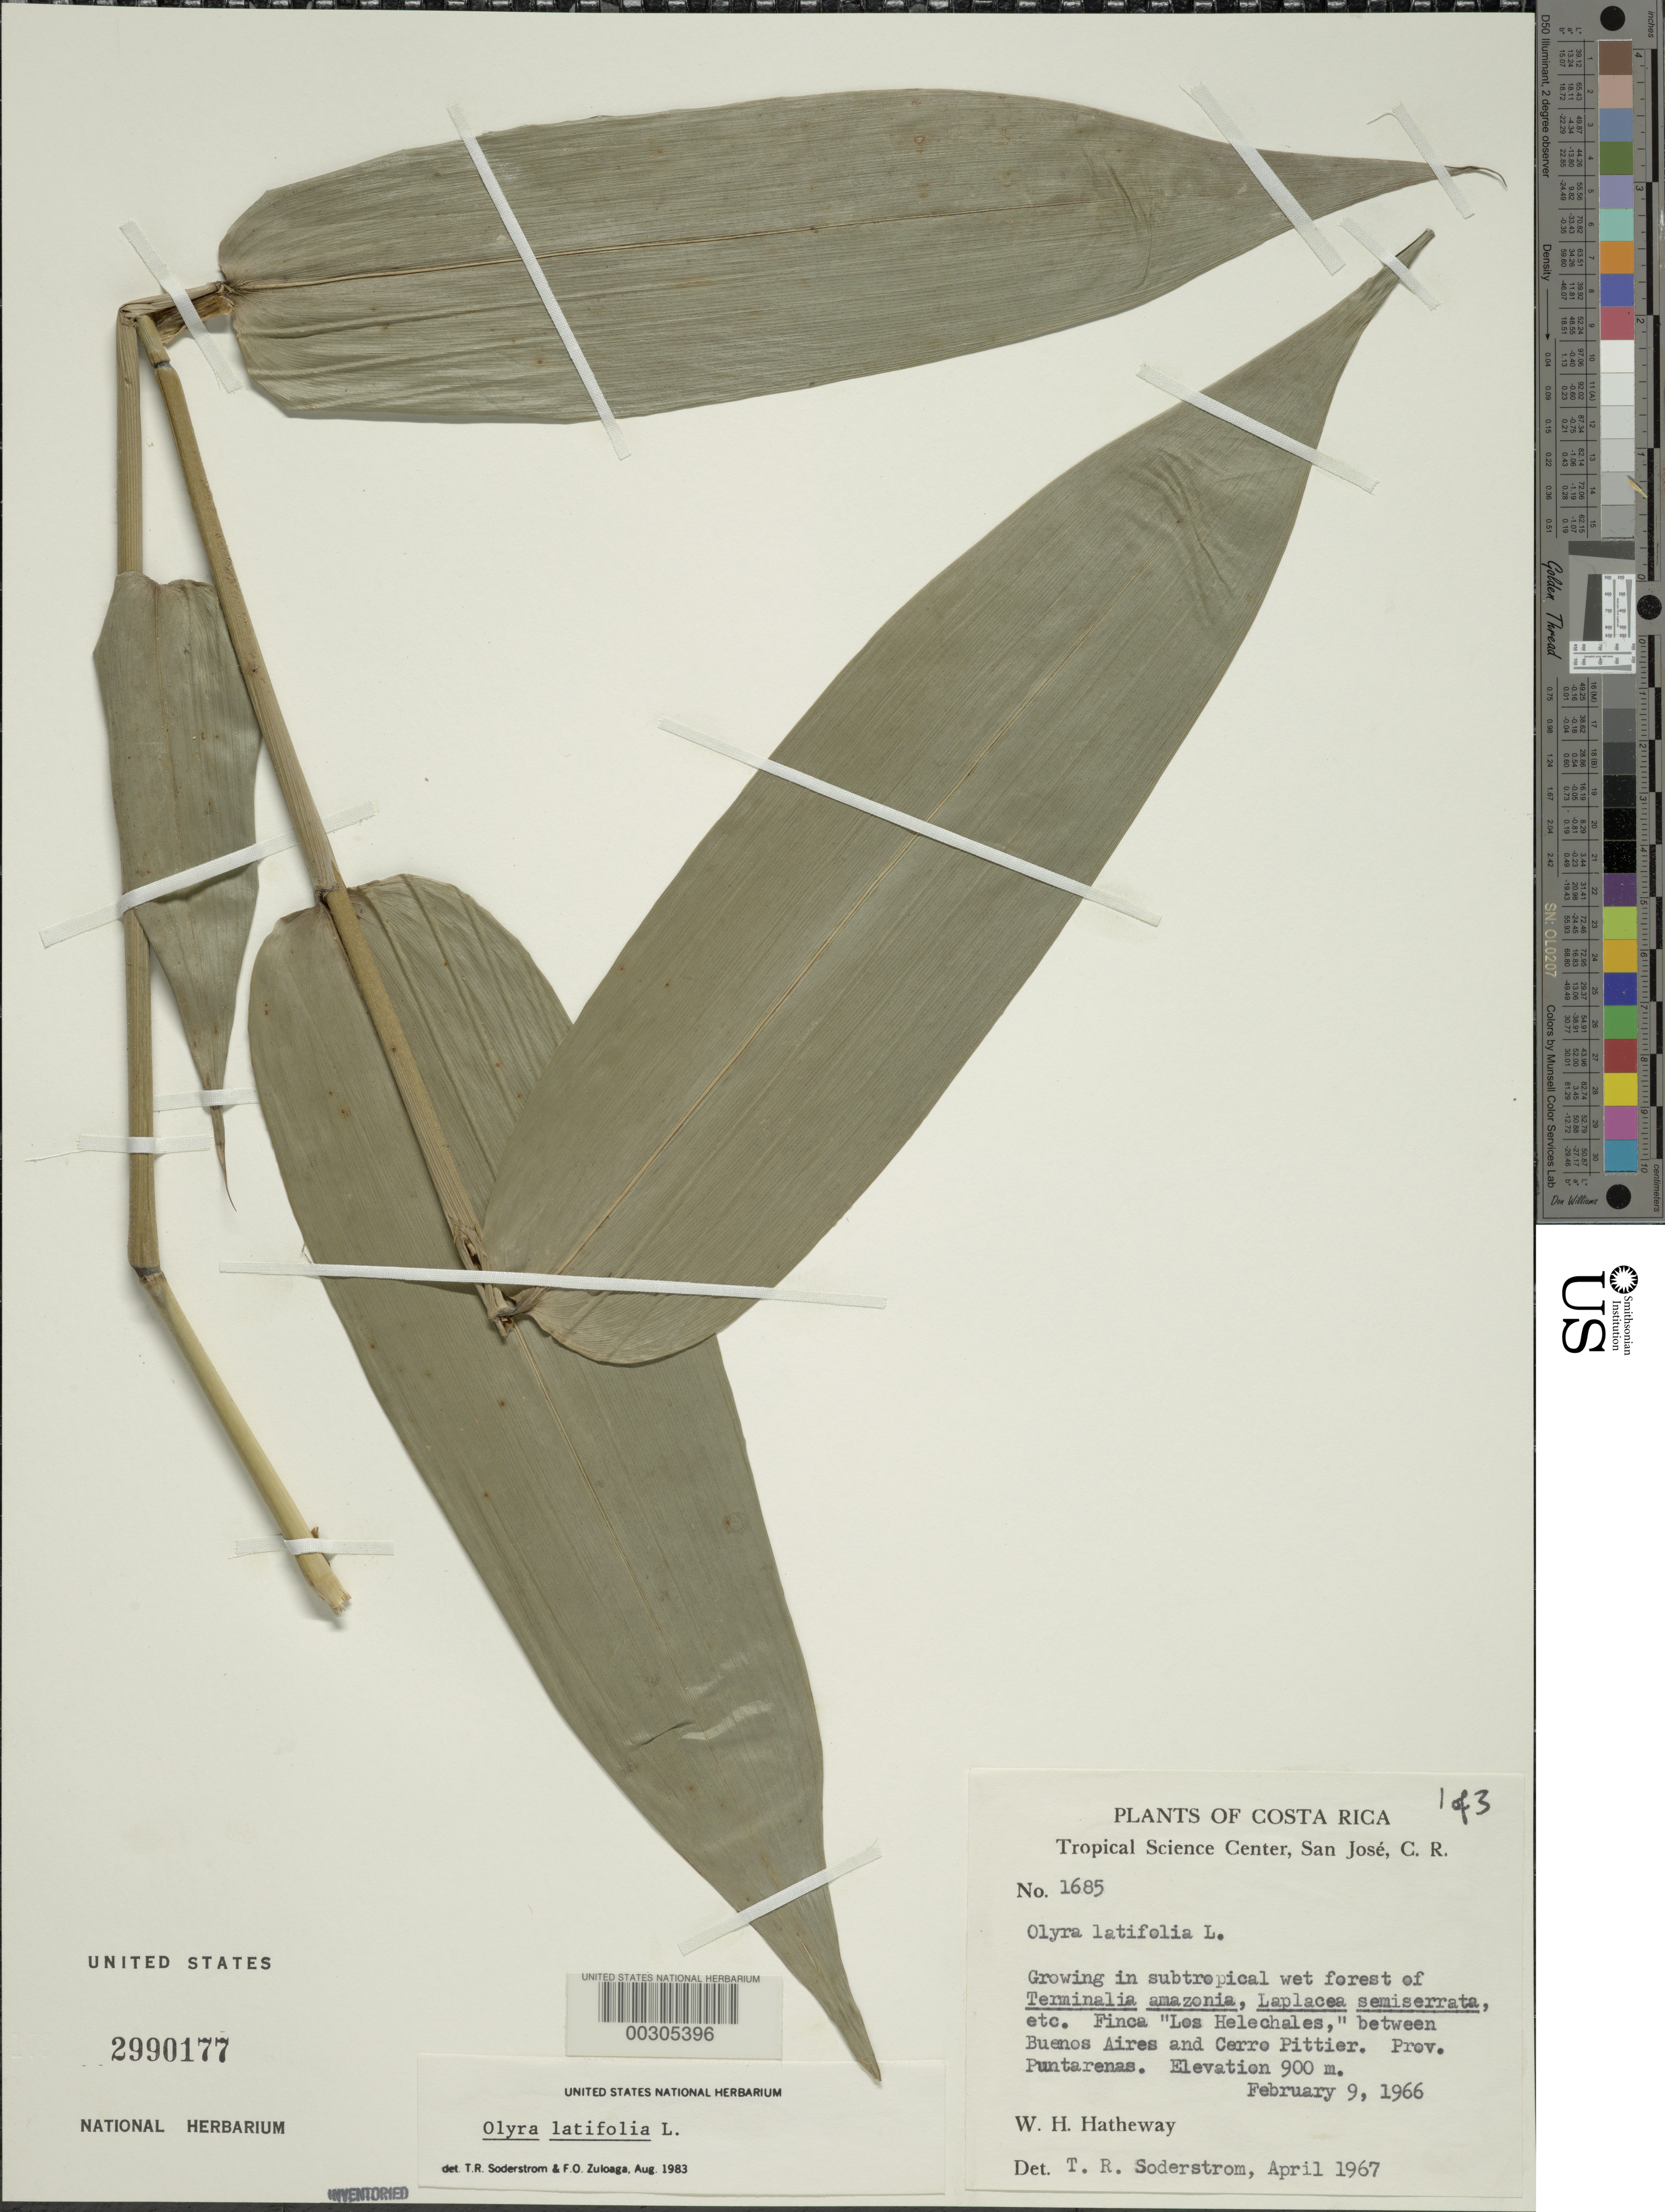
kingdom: Plantae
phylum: Tracheophyta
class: Liliopsida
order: Poales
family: Poaceae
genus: Olyra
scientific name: Olyra latifolia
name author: L.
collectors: W. H. Hatheway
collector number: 1685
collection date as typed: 09 Feb 1966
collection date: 1966-02-09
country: Costa Rica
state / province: Puntarenas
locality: Finca "les helechales", buenos aires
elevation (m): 900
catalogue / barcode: US 2990177